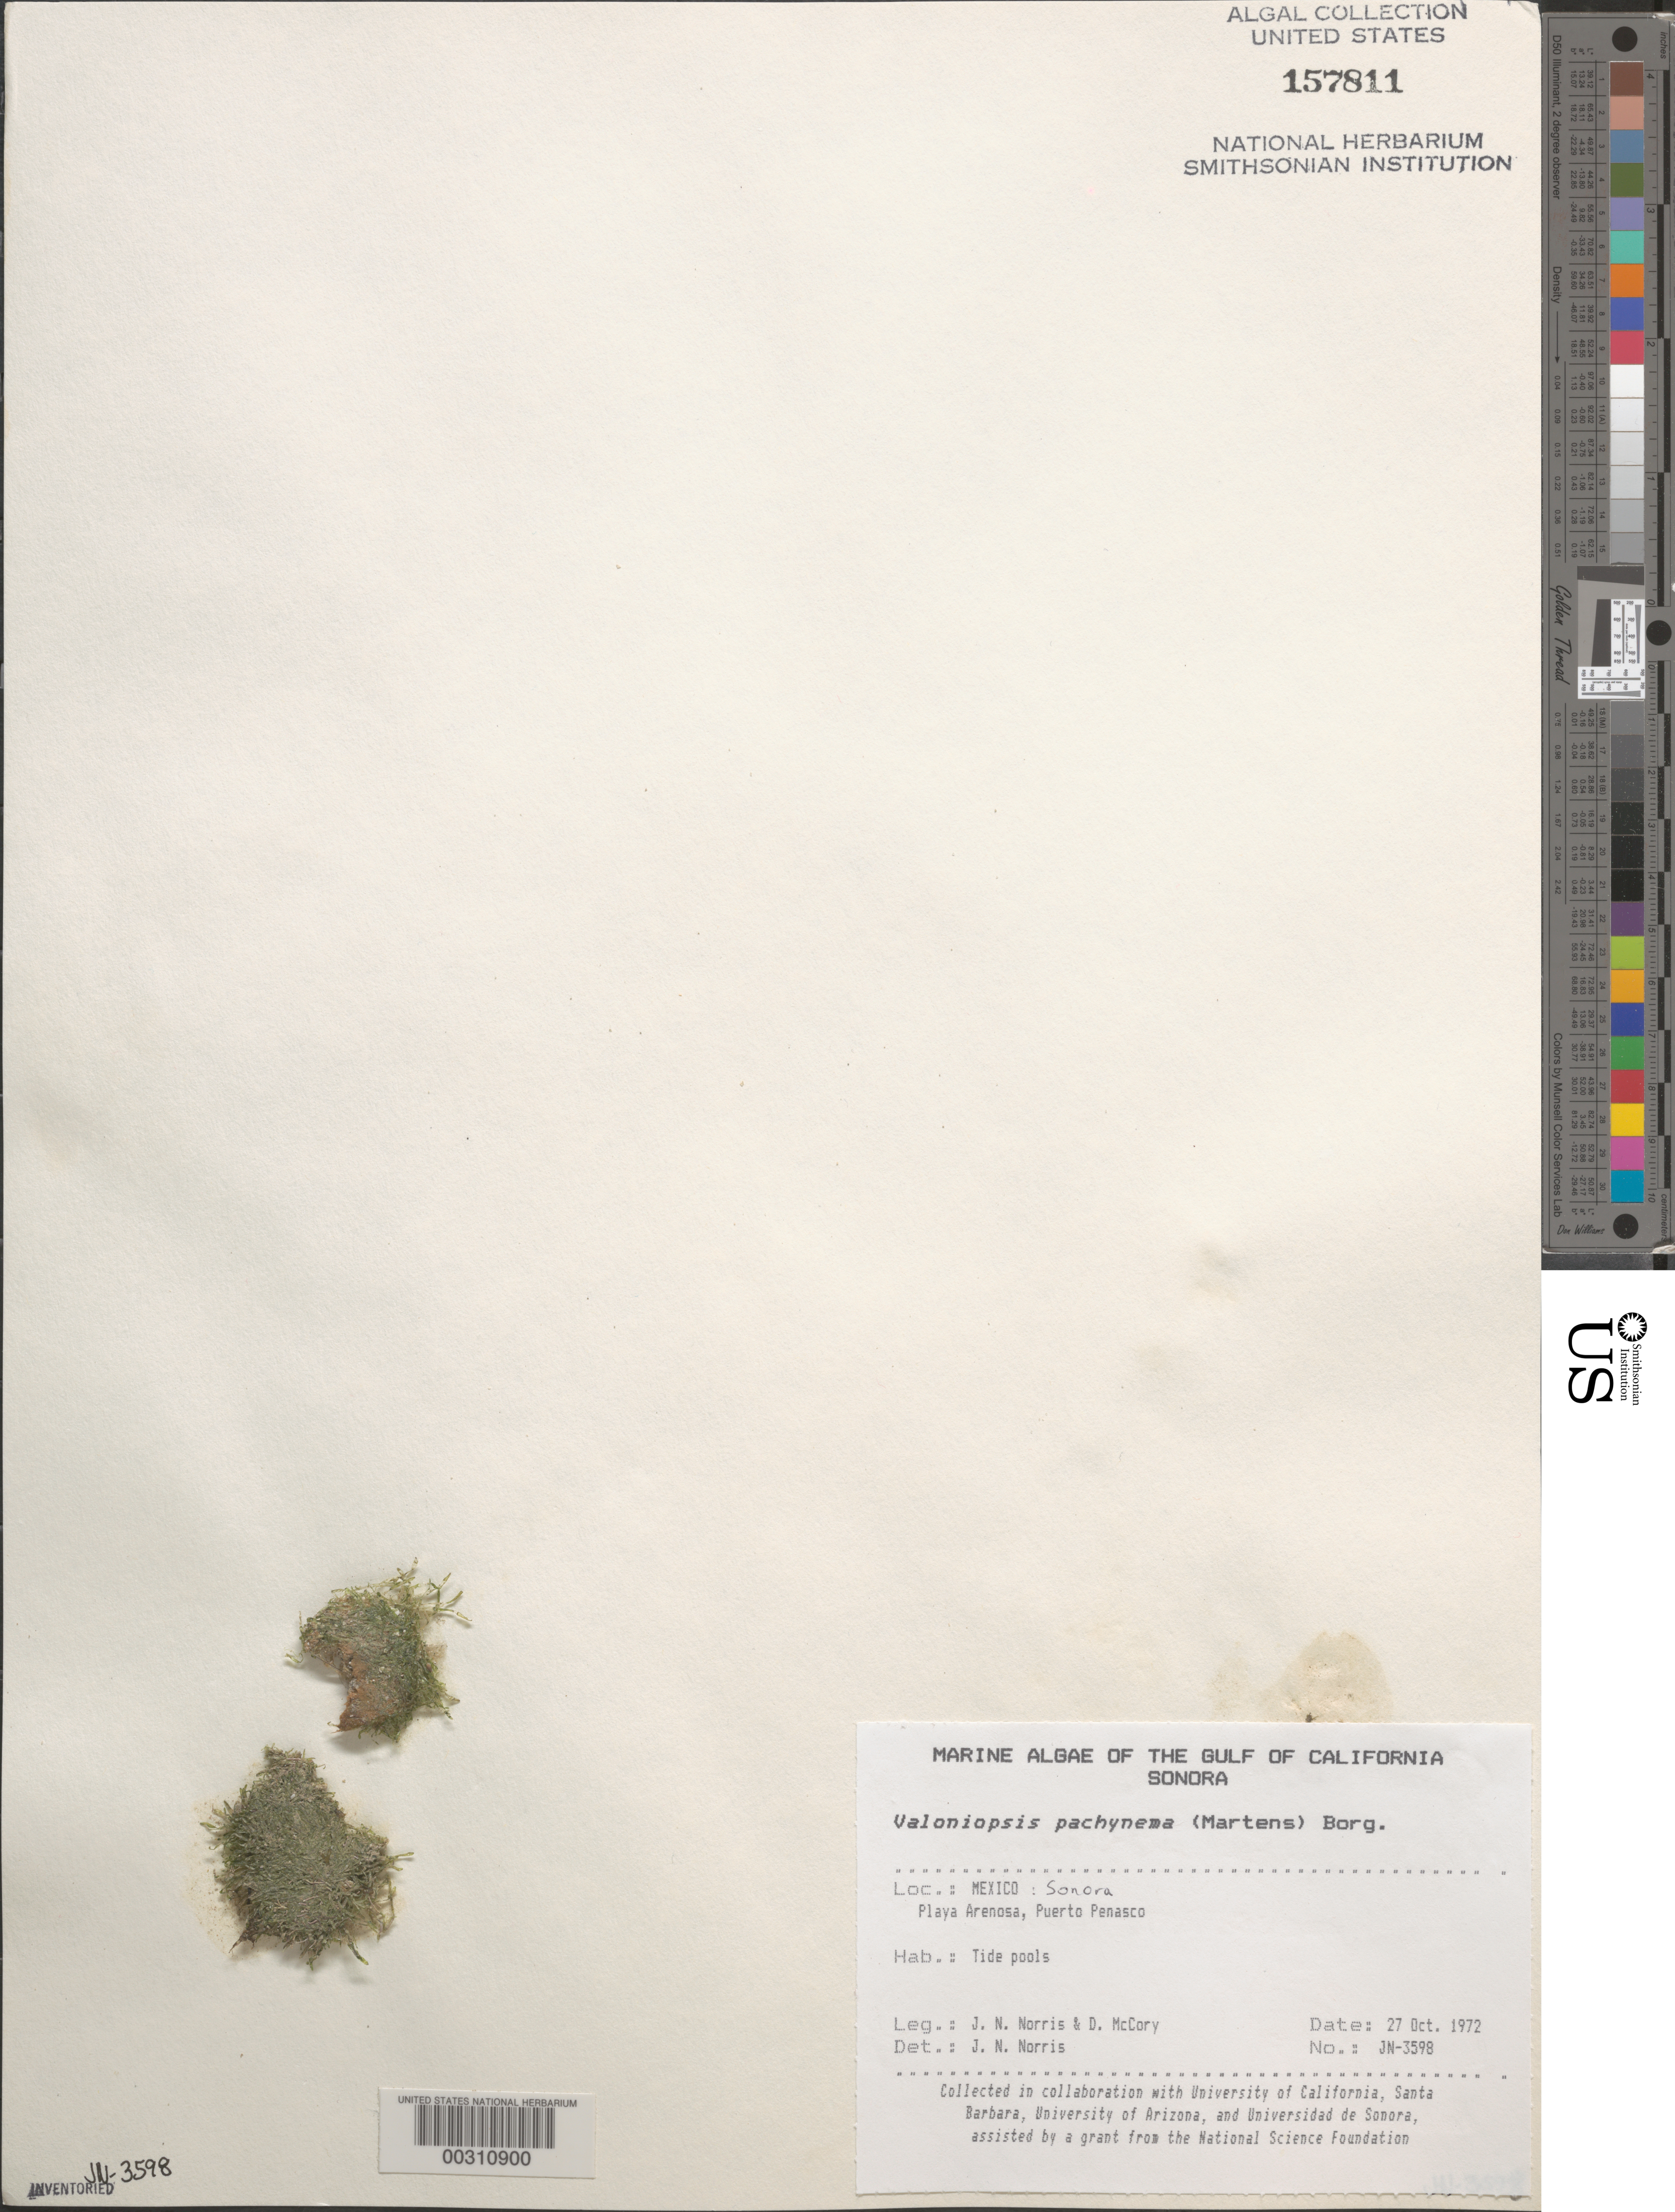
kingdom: Plantae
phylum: Chlorophyta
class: Ulvophyceae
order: Siphonocladales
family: Valoniaceae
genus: Valoniopsis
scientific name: Valoniopsis pachynema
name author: (G. Martens) Børgesen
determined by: Norris, James N.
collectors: J. N. Norris & D. McCory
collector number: JN-3598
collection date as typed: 27 Oct 1972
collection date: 1972-10-27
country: Mexico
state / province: Sonora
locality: Playa Arenosa, Puerto Penasco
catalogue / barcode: US 157811